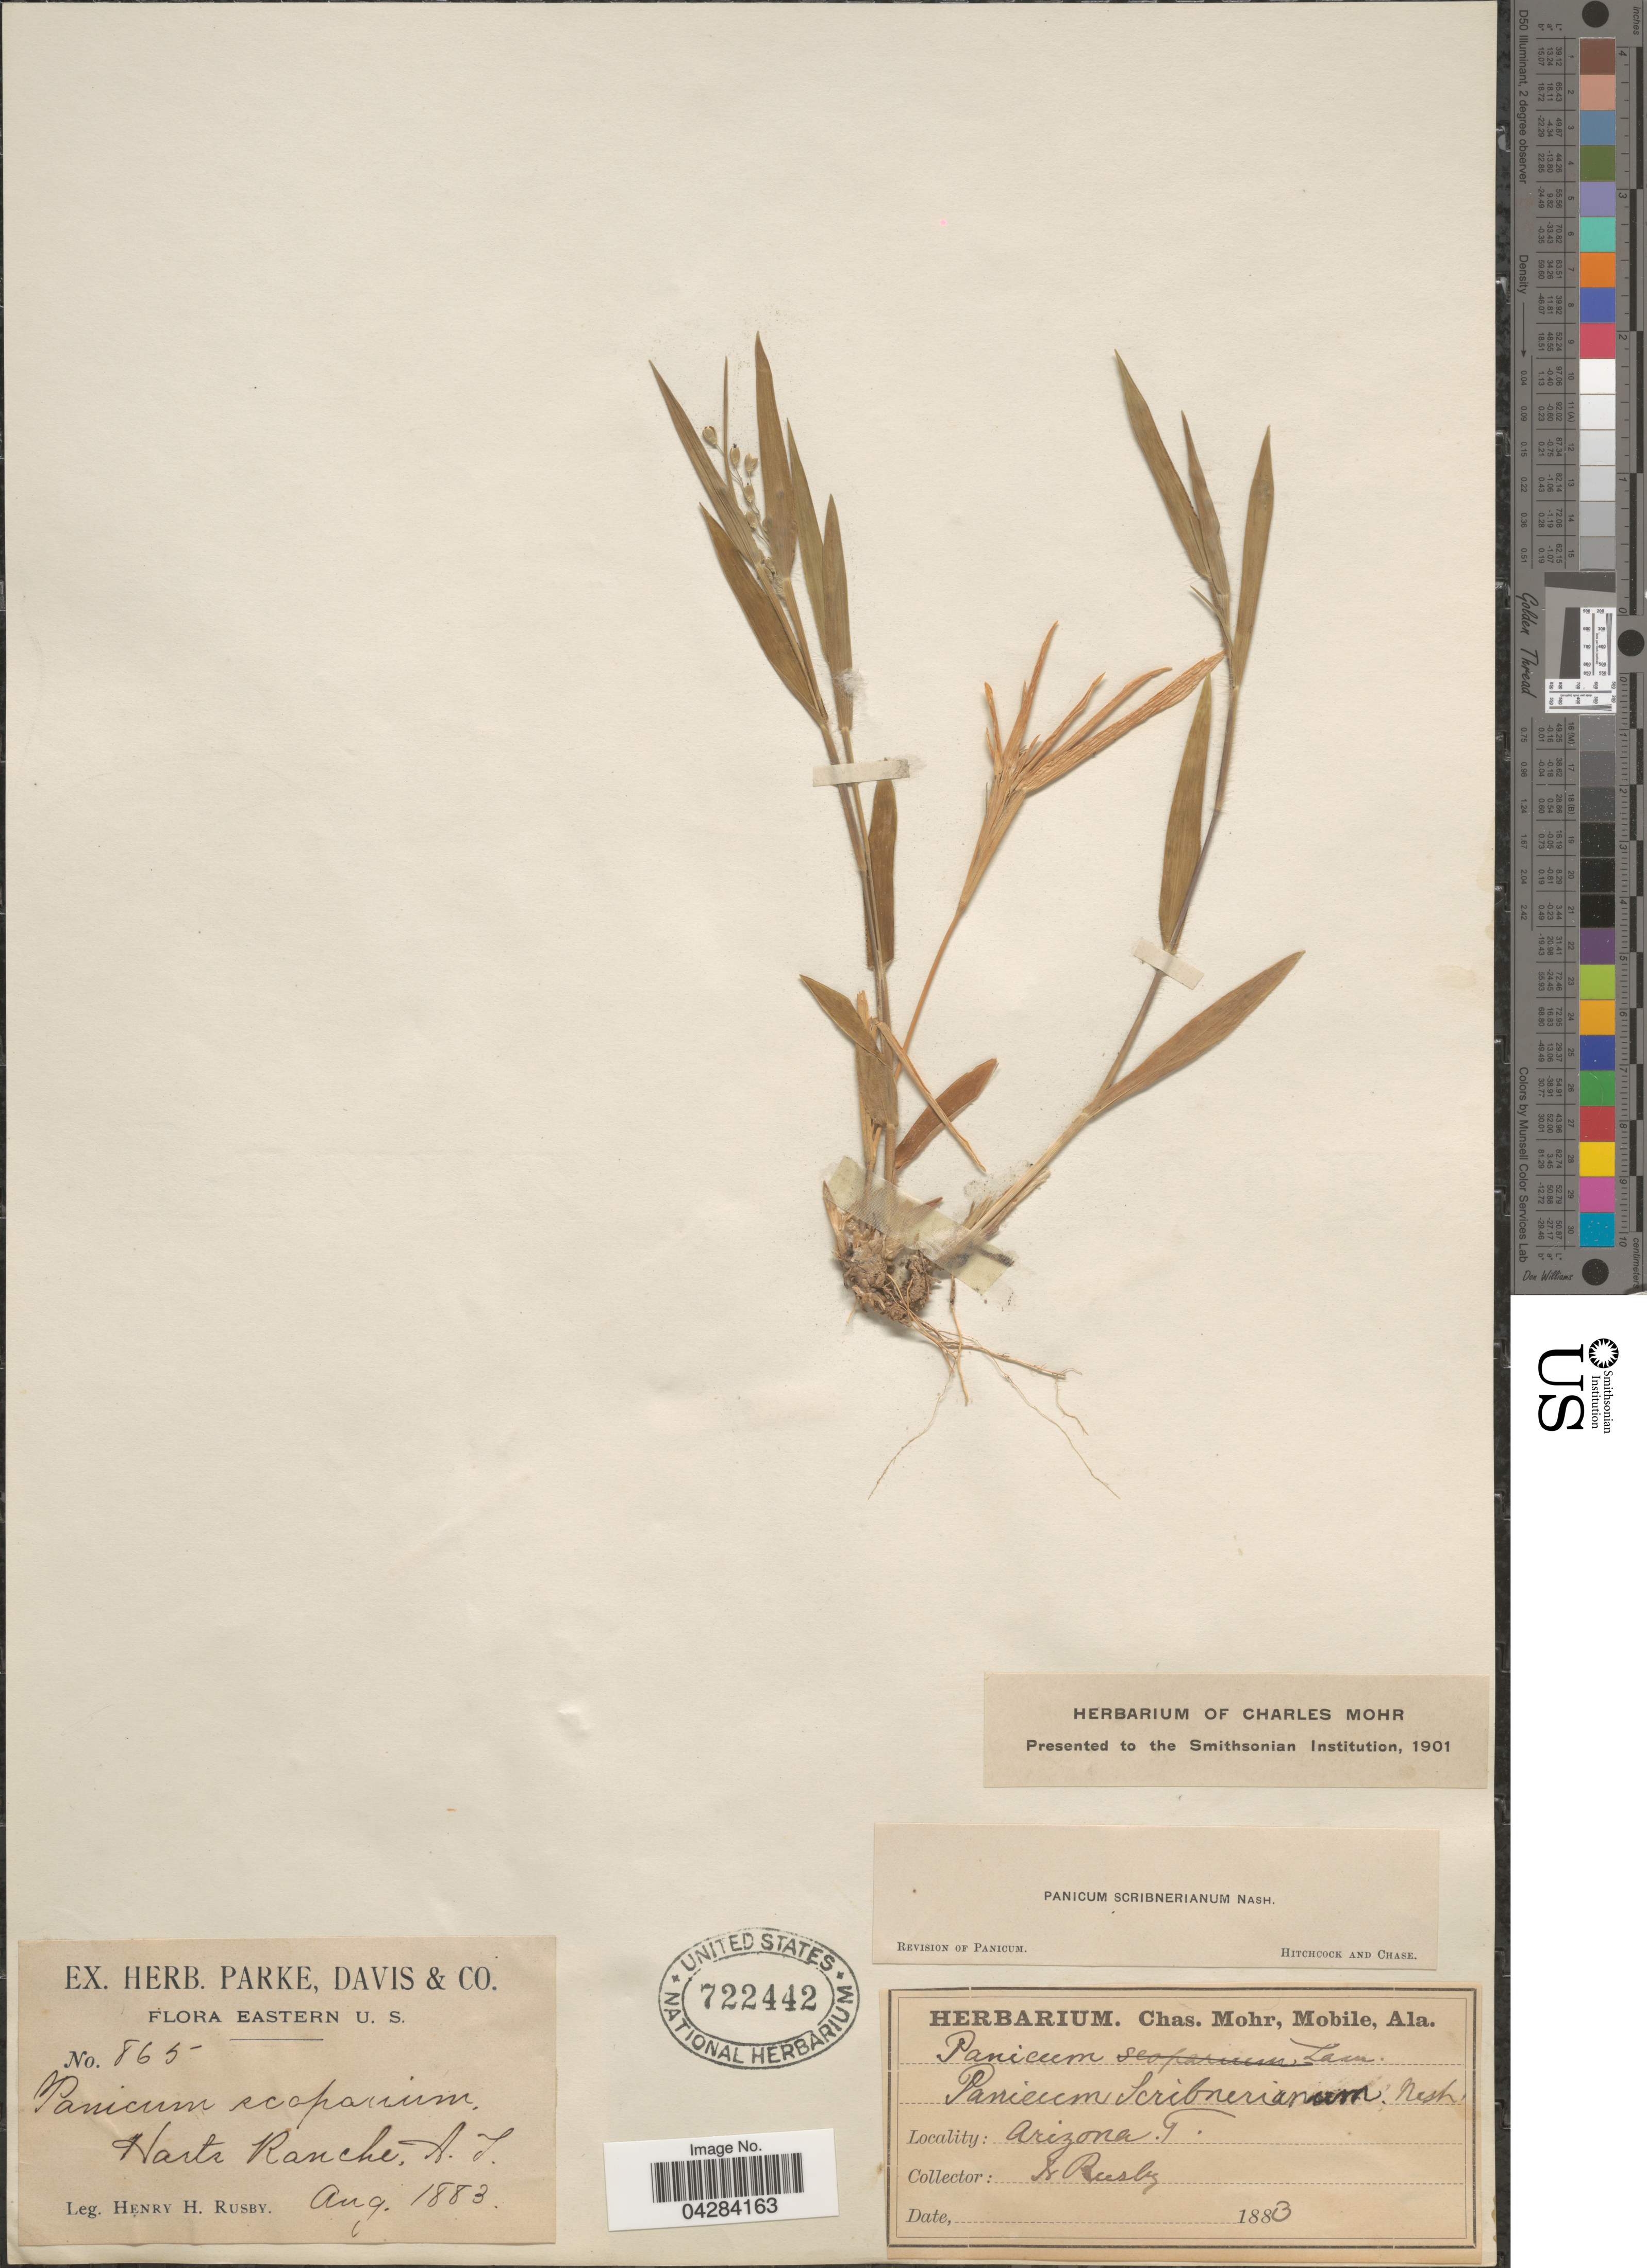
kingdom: Plantae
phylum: Tracheophyta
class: Liliopsida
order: Poales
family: Poaceae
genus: Dichanthelium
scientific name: Dichanthelium oligosanthes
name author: (Schult.) Gould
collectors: H. H. Rusby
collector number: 865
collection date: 1883-08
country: United States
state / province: Arizona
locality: Eastern U. S. Harts Ranche, A. T.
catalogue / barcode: US 722442